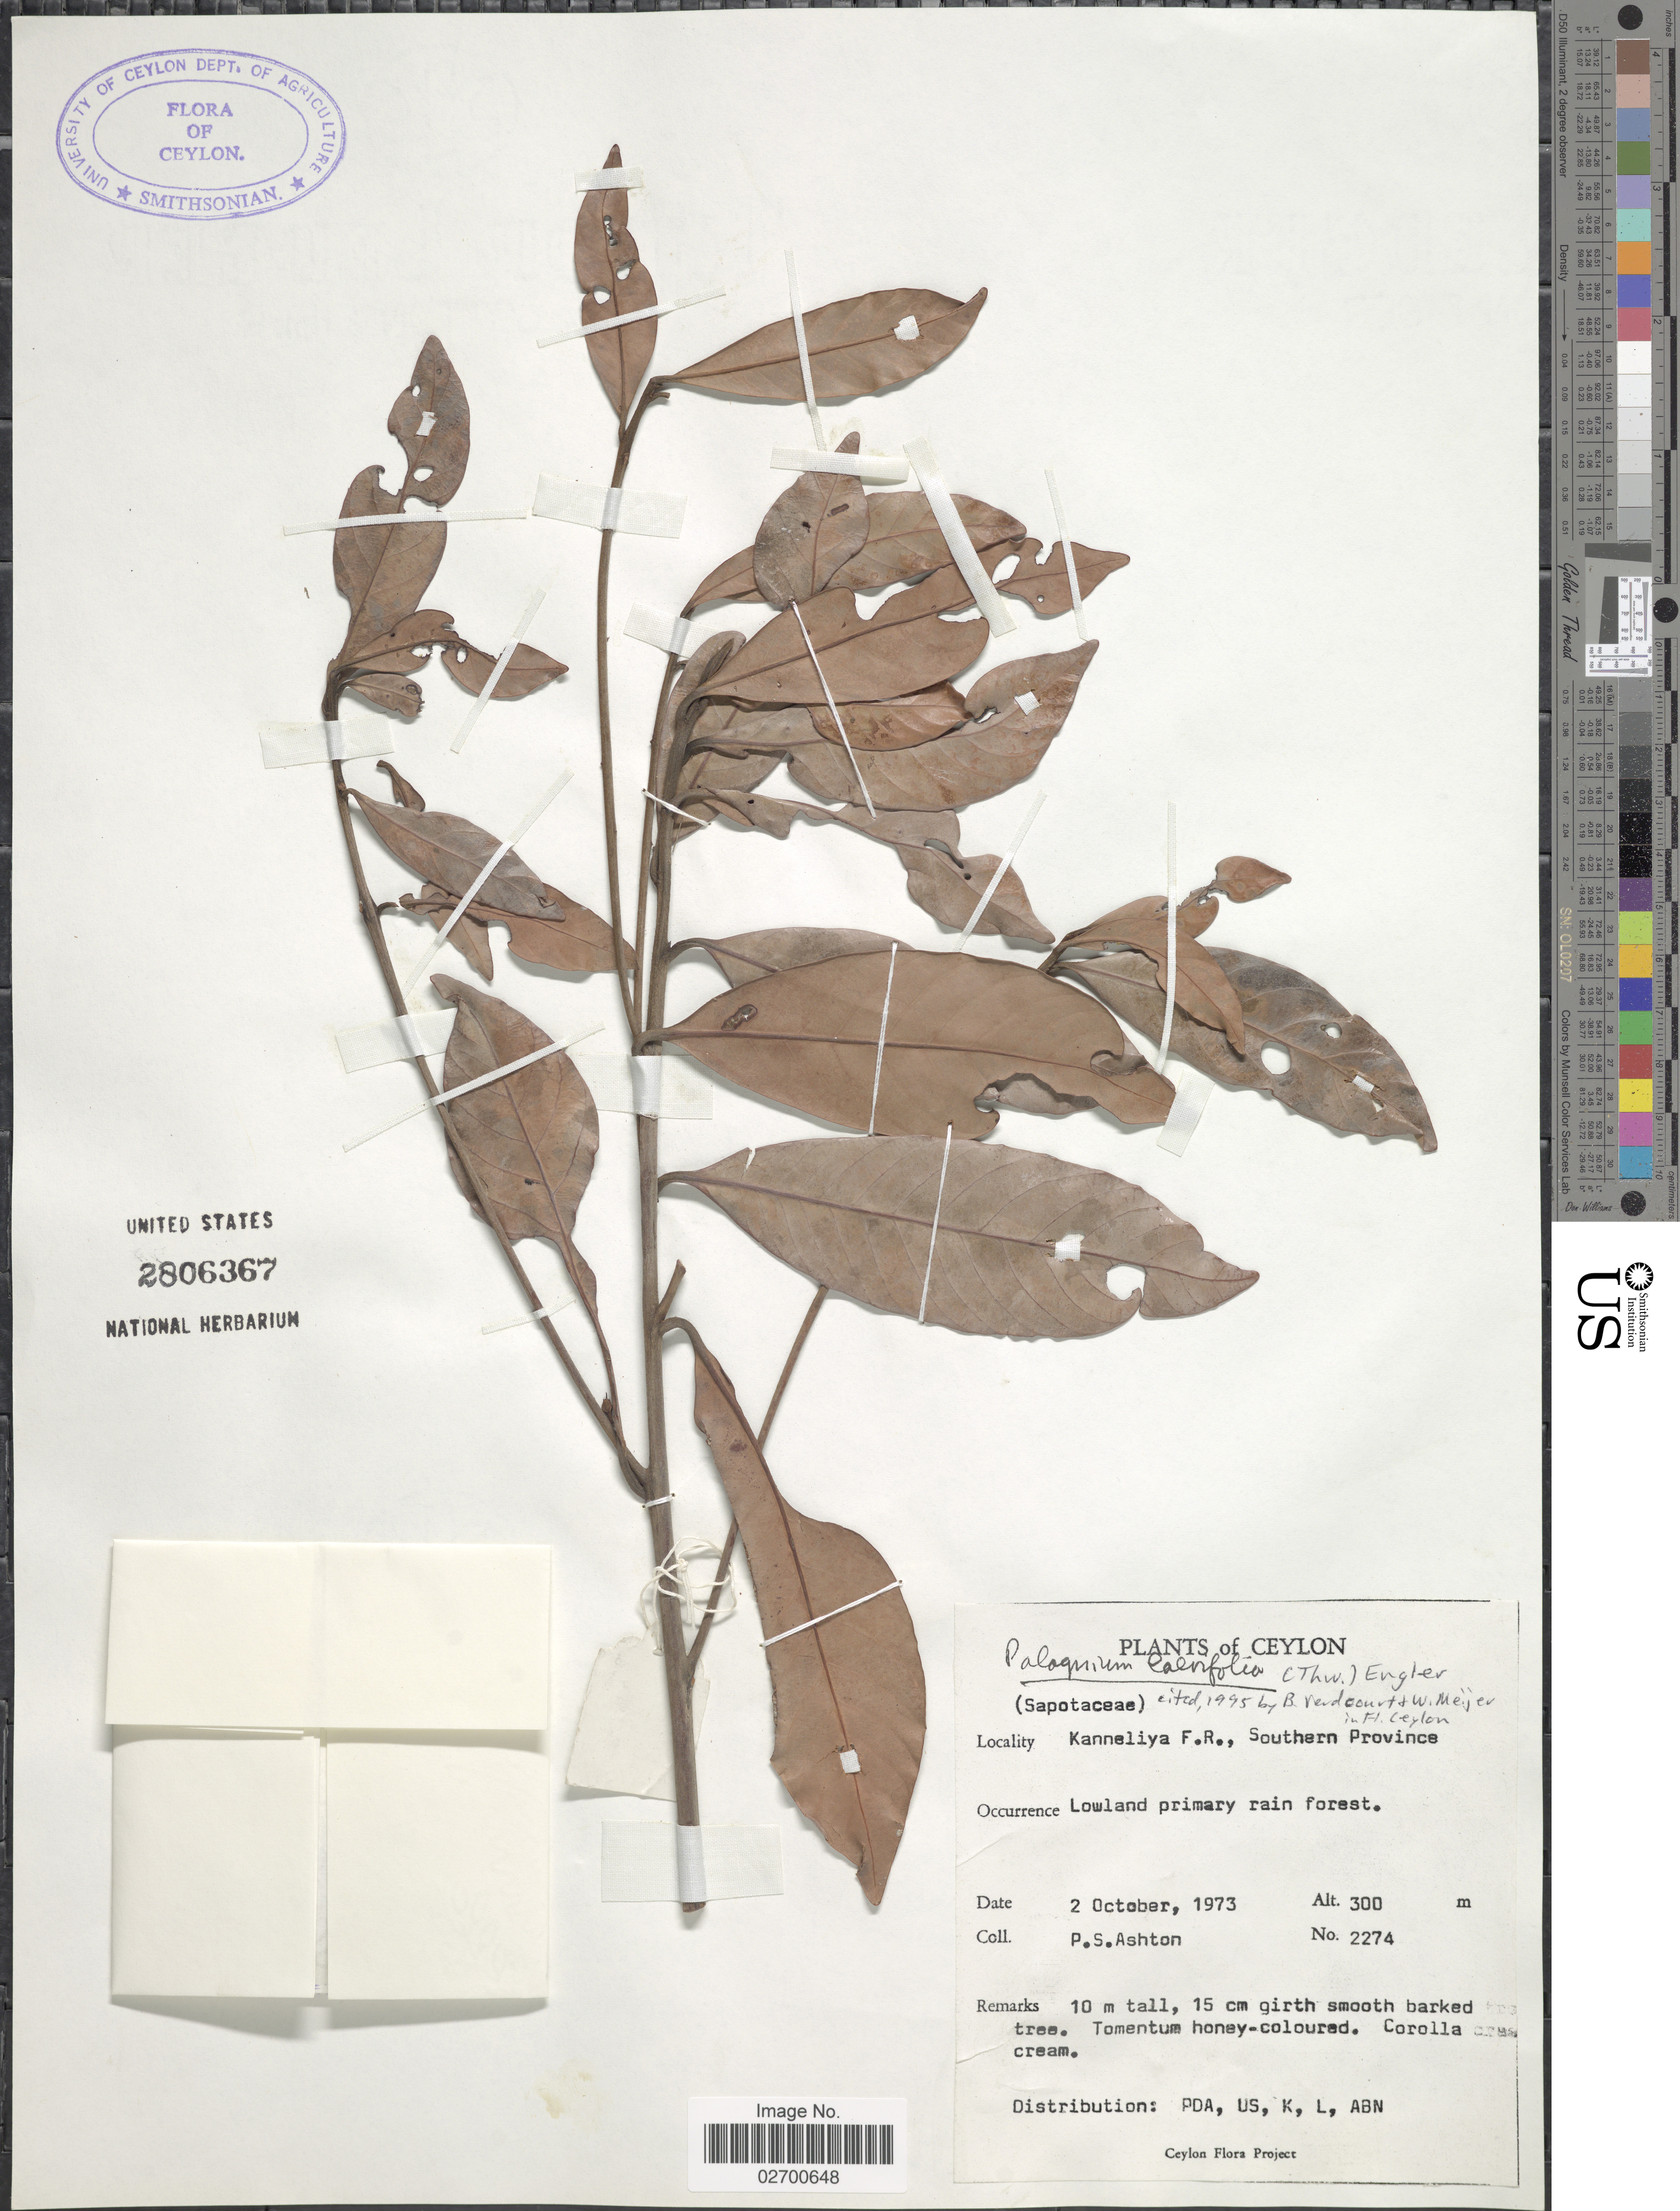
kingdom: Plantae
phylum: Tracheophyta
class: Magnoliopsida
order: Ericales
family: Sapotaceae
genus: Palaquium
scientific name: Palaquium laevifolium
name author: Engl.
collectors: P. S. Ashton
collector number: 2274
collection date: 1973-10-02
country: Sri Lanka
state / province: Southern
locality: Kanneliya F.R. Southern Province, Lowland primary rain forest. Ceylon.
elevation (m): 300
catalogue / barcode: US 2806367